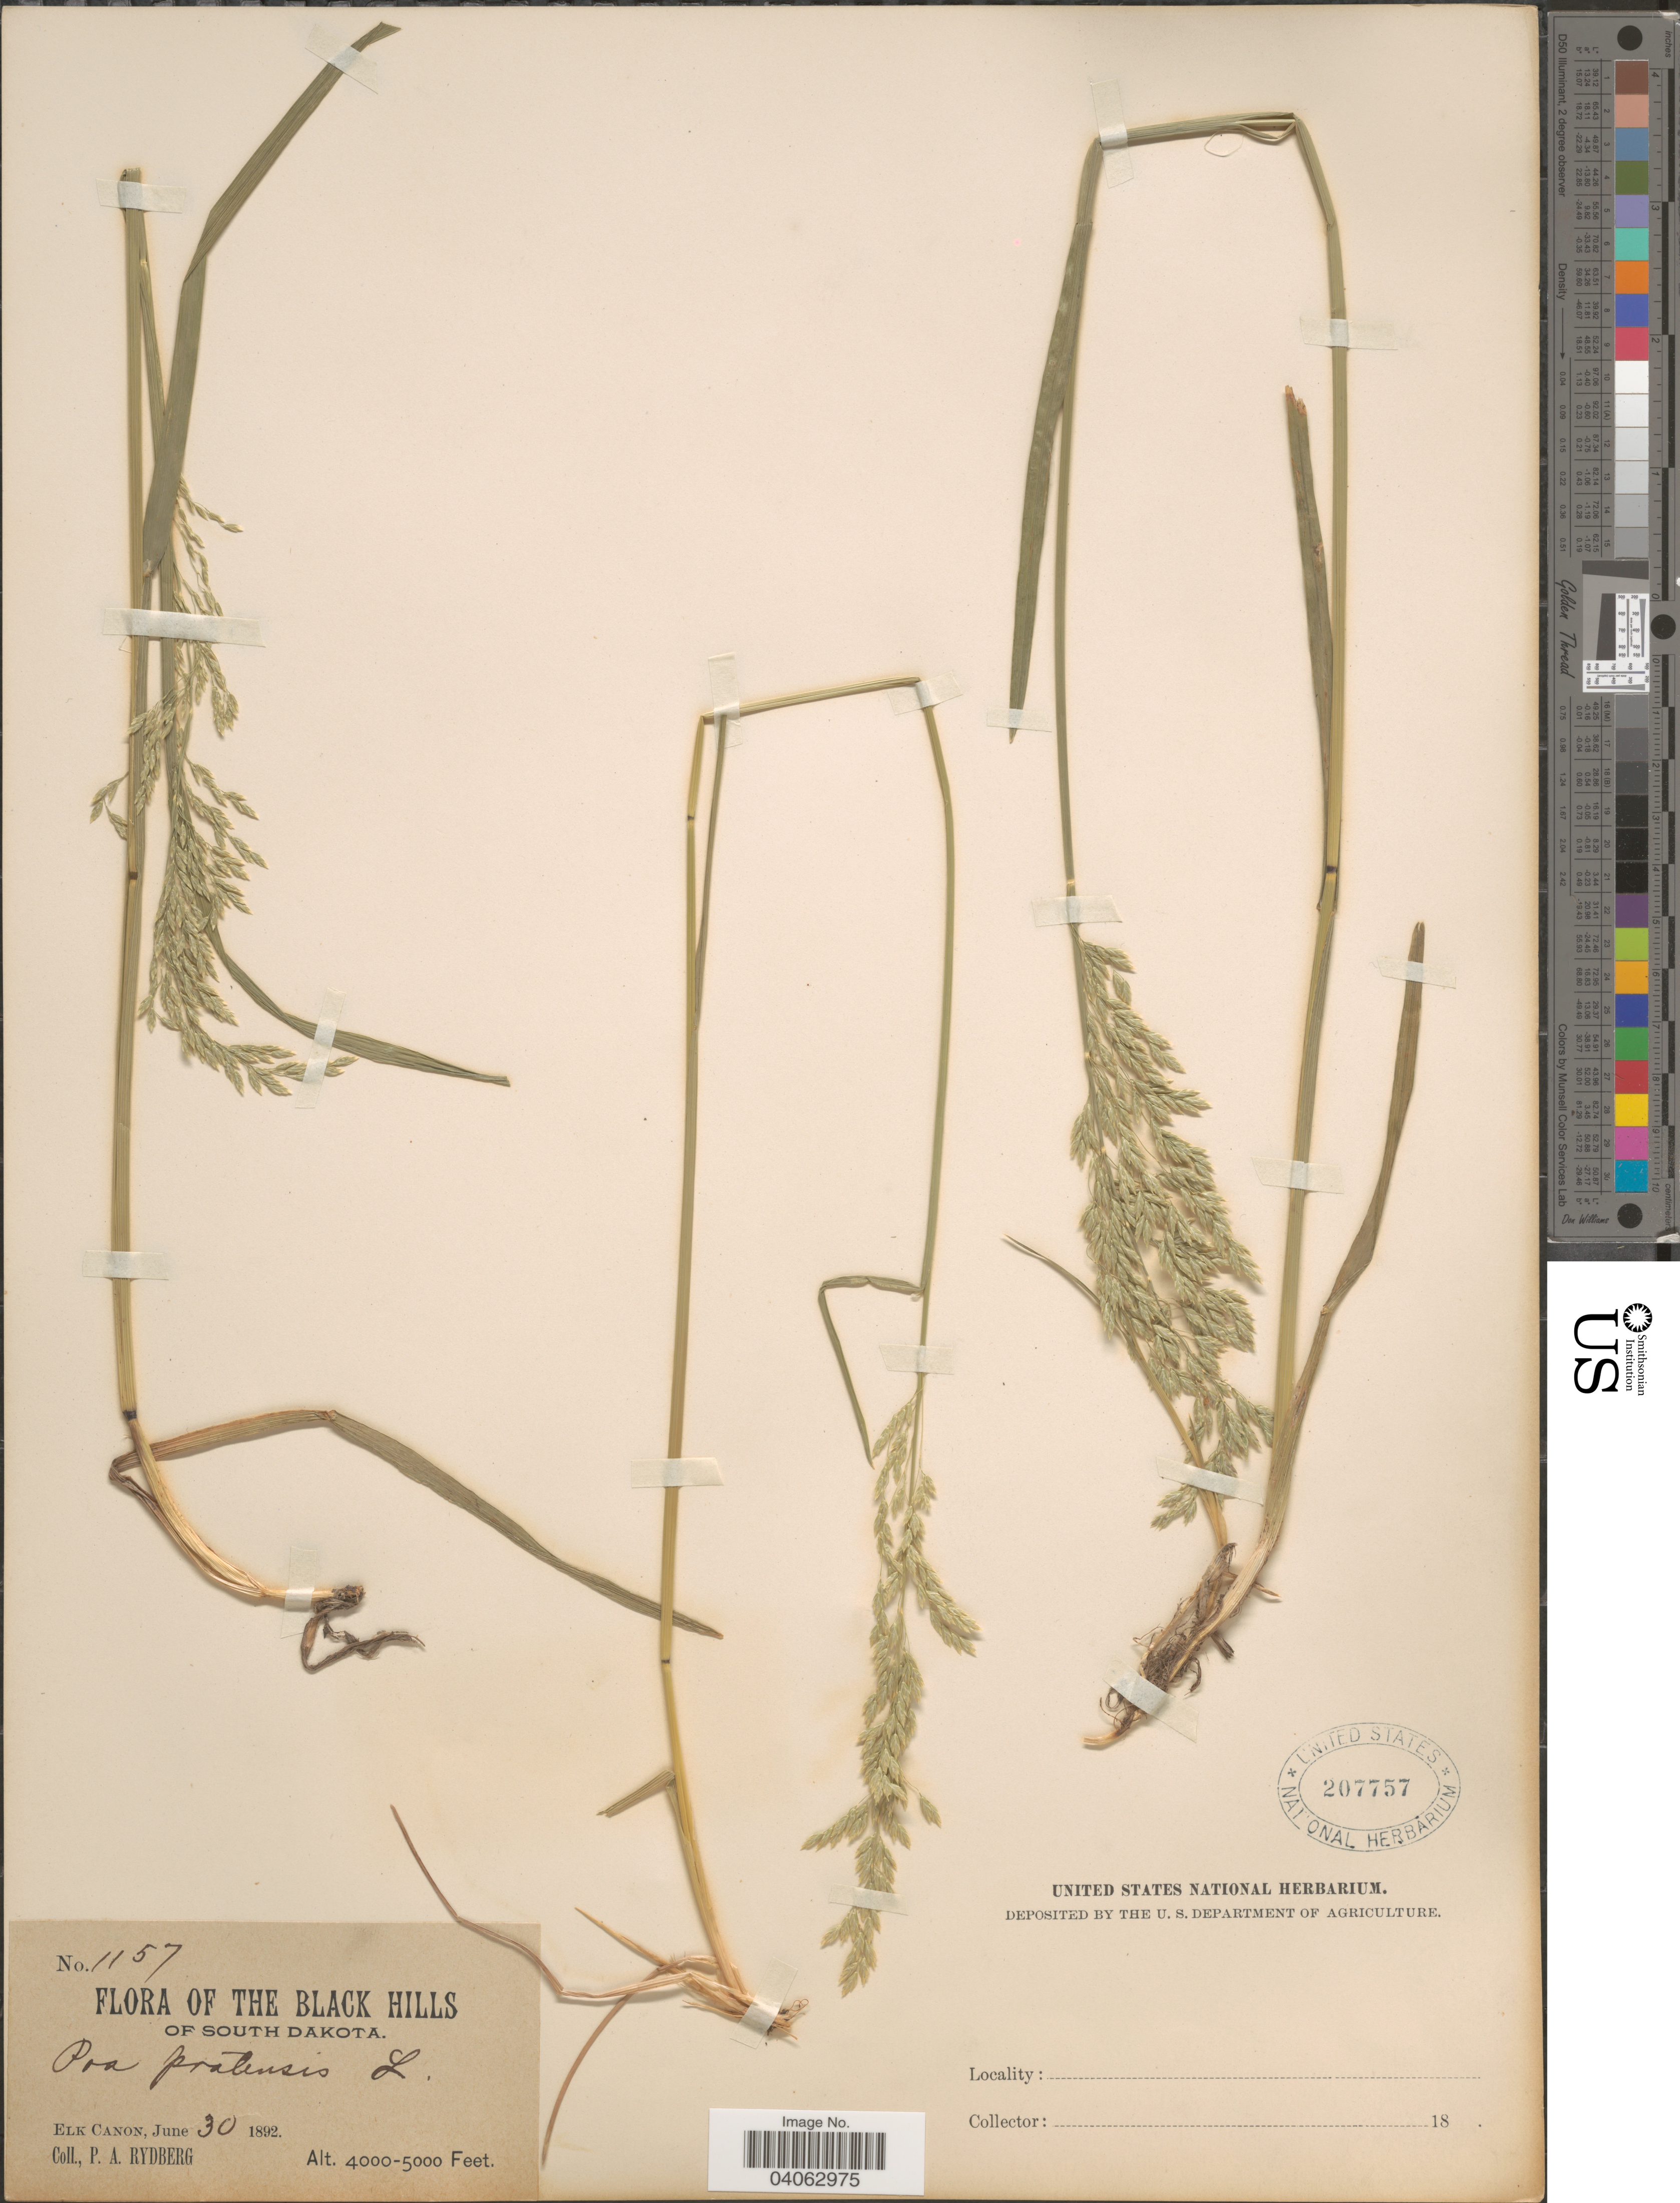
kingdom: Plantae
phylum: Tracheophyta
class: Liliopsida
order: Poales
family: Poaceae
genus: Poa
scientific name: Poa pratensis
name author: L.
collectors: P. A. Rydberg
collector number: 1157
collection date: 1892-06-30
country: United States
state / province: South Dakota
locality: Black Hills of South Dakota. Elk Canon.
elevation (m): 1219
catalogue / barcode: US 207757